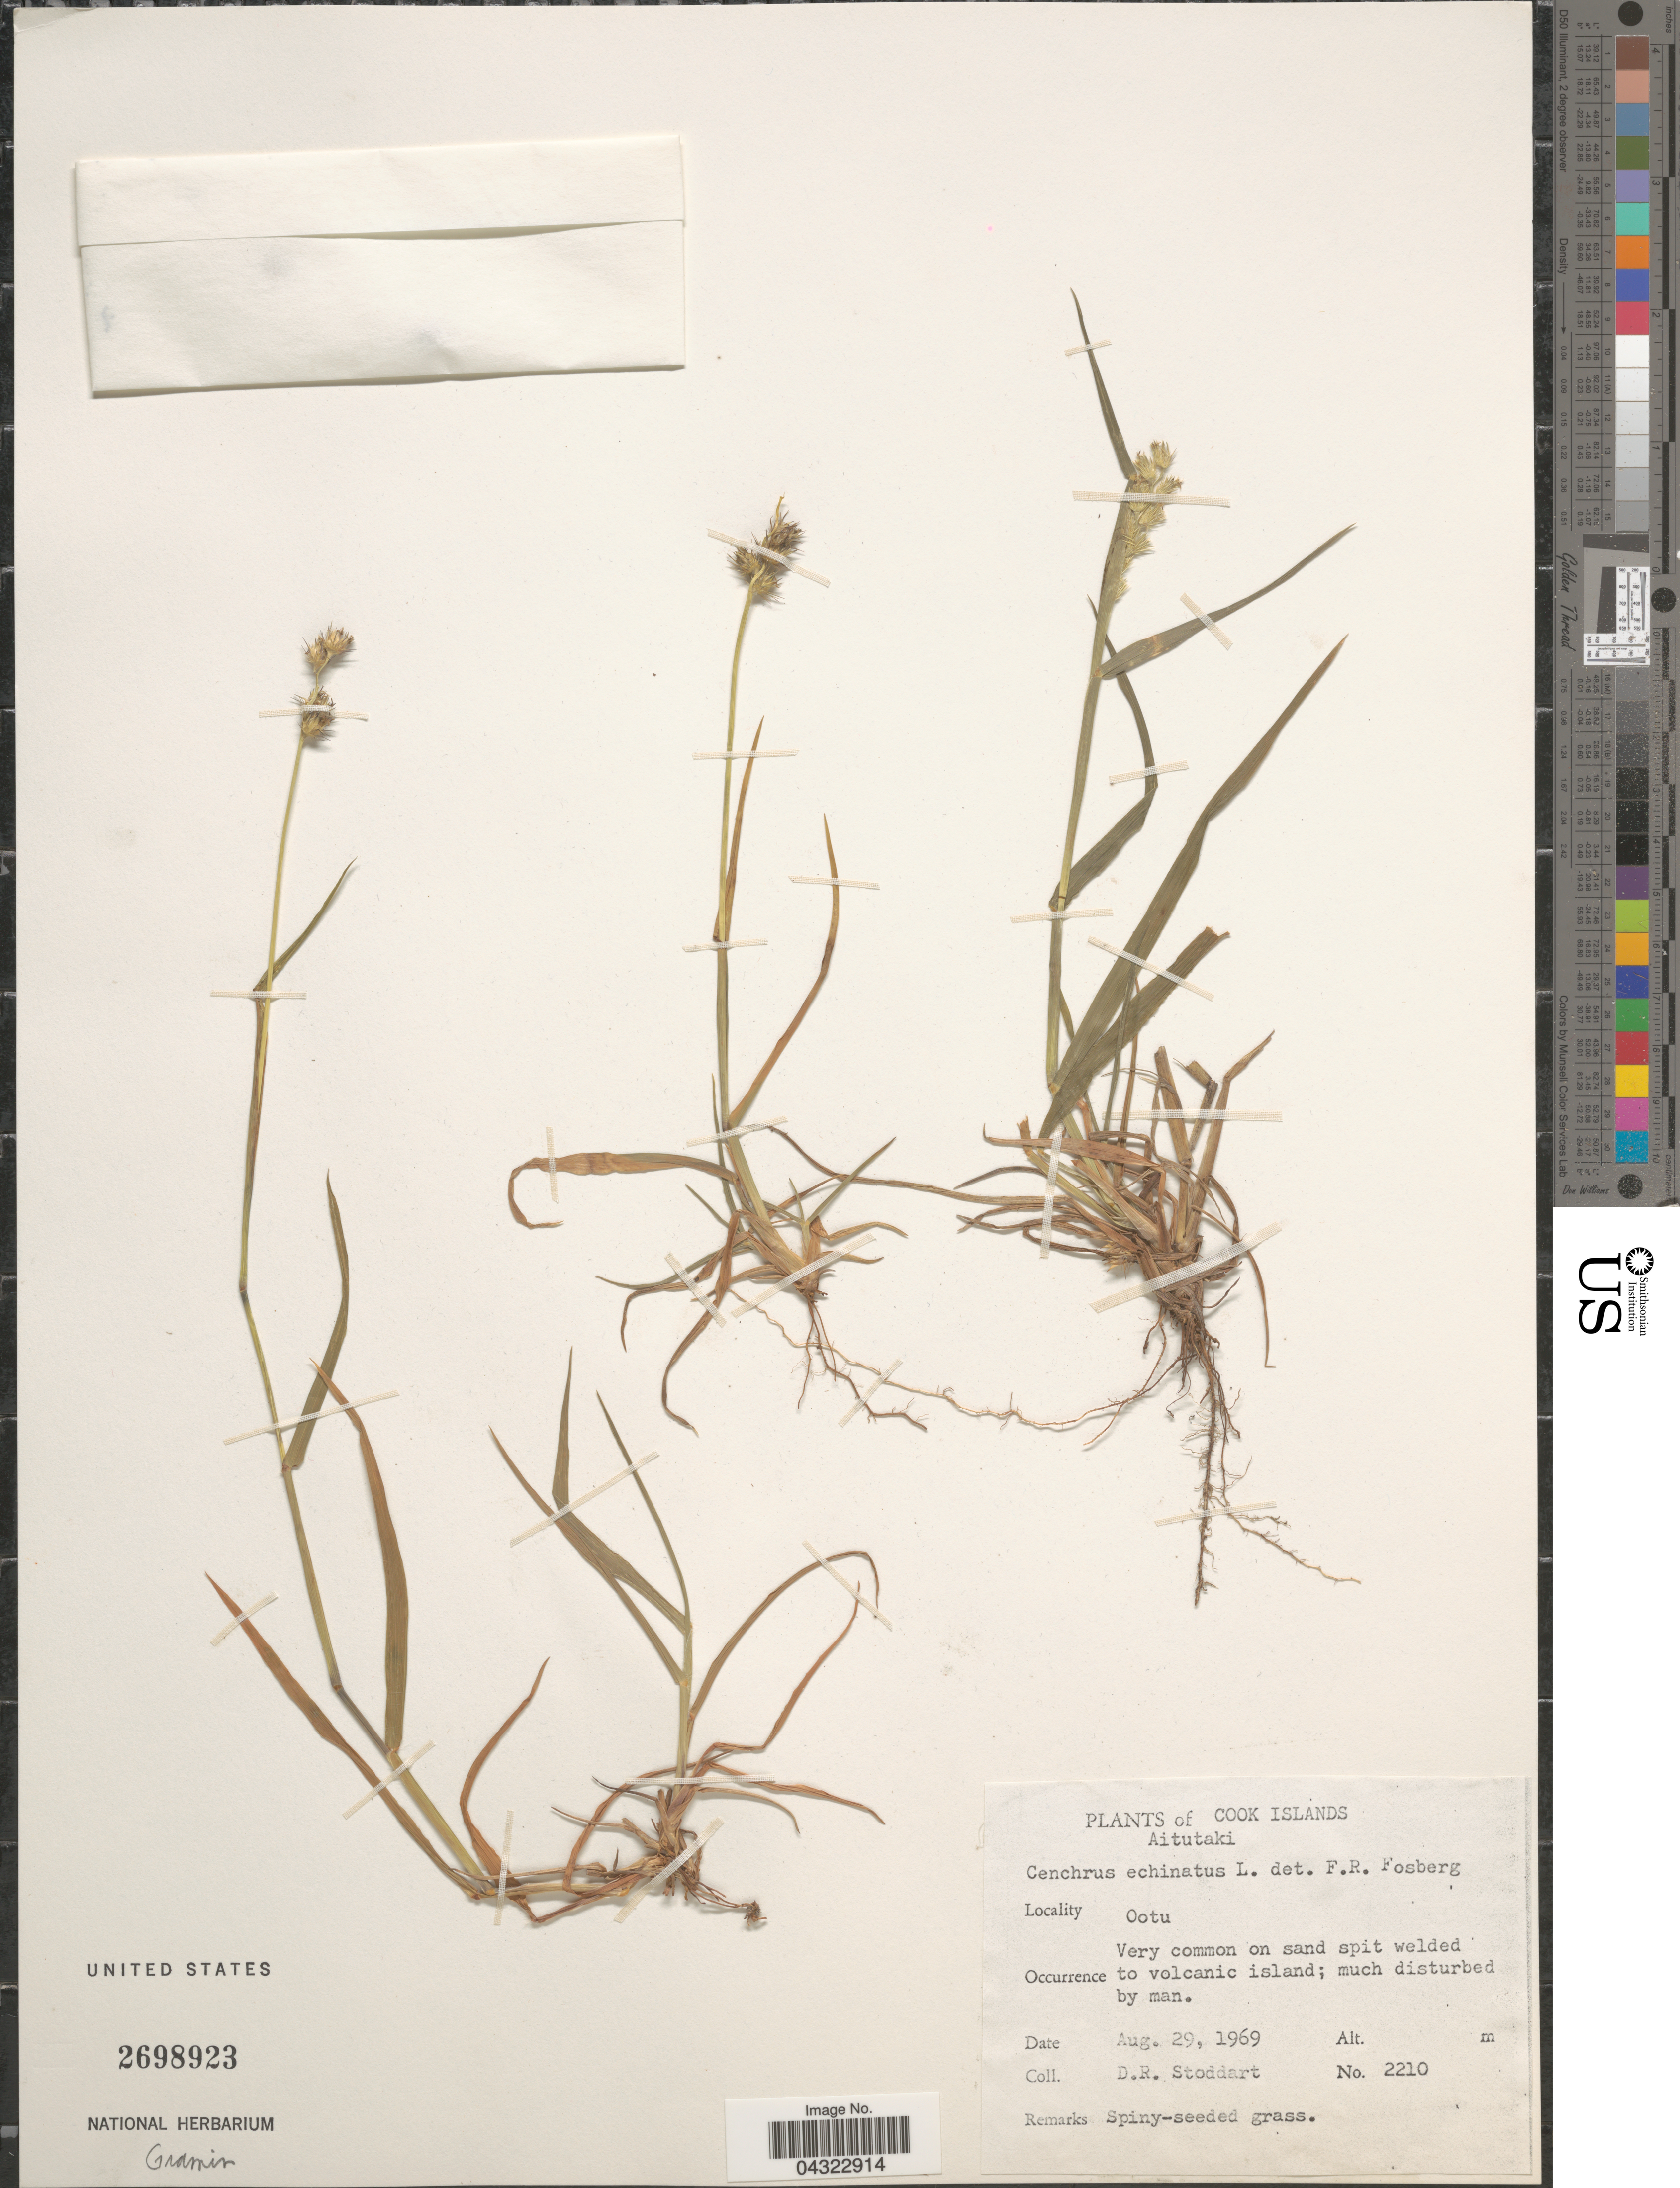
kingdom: Plantae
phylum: Tracheophyta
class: Liliopsida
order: Poales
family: Poaceae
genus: Cenchrus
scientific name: Cenchrus echinatus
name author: L.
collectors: D. R. Stoddart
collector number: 2210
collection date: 1969-08-29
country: Cook Islands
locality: Aitutaki. Ootu.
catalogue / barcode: US 2698923